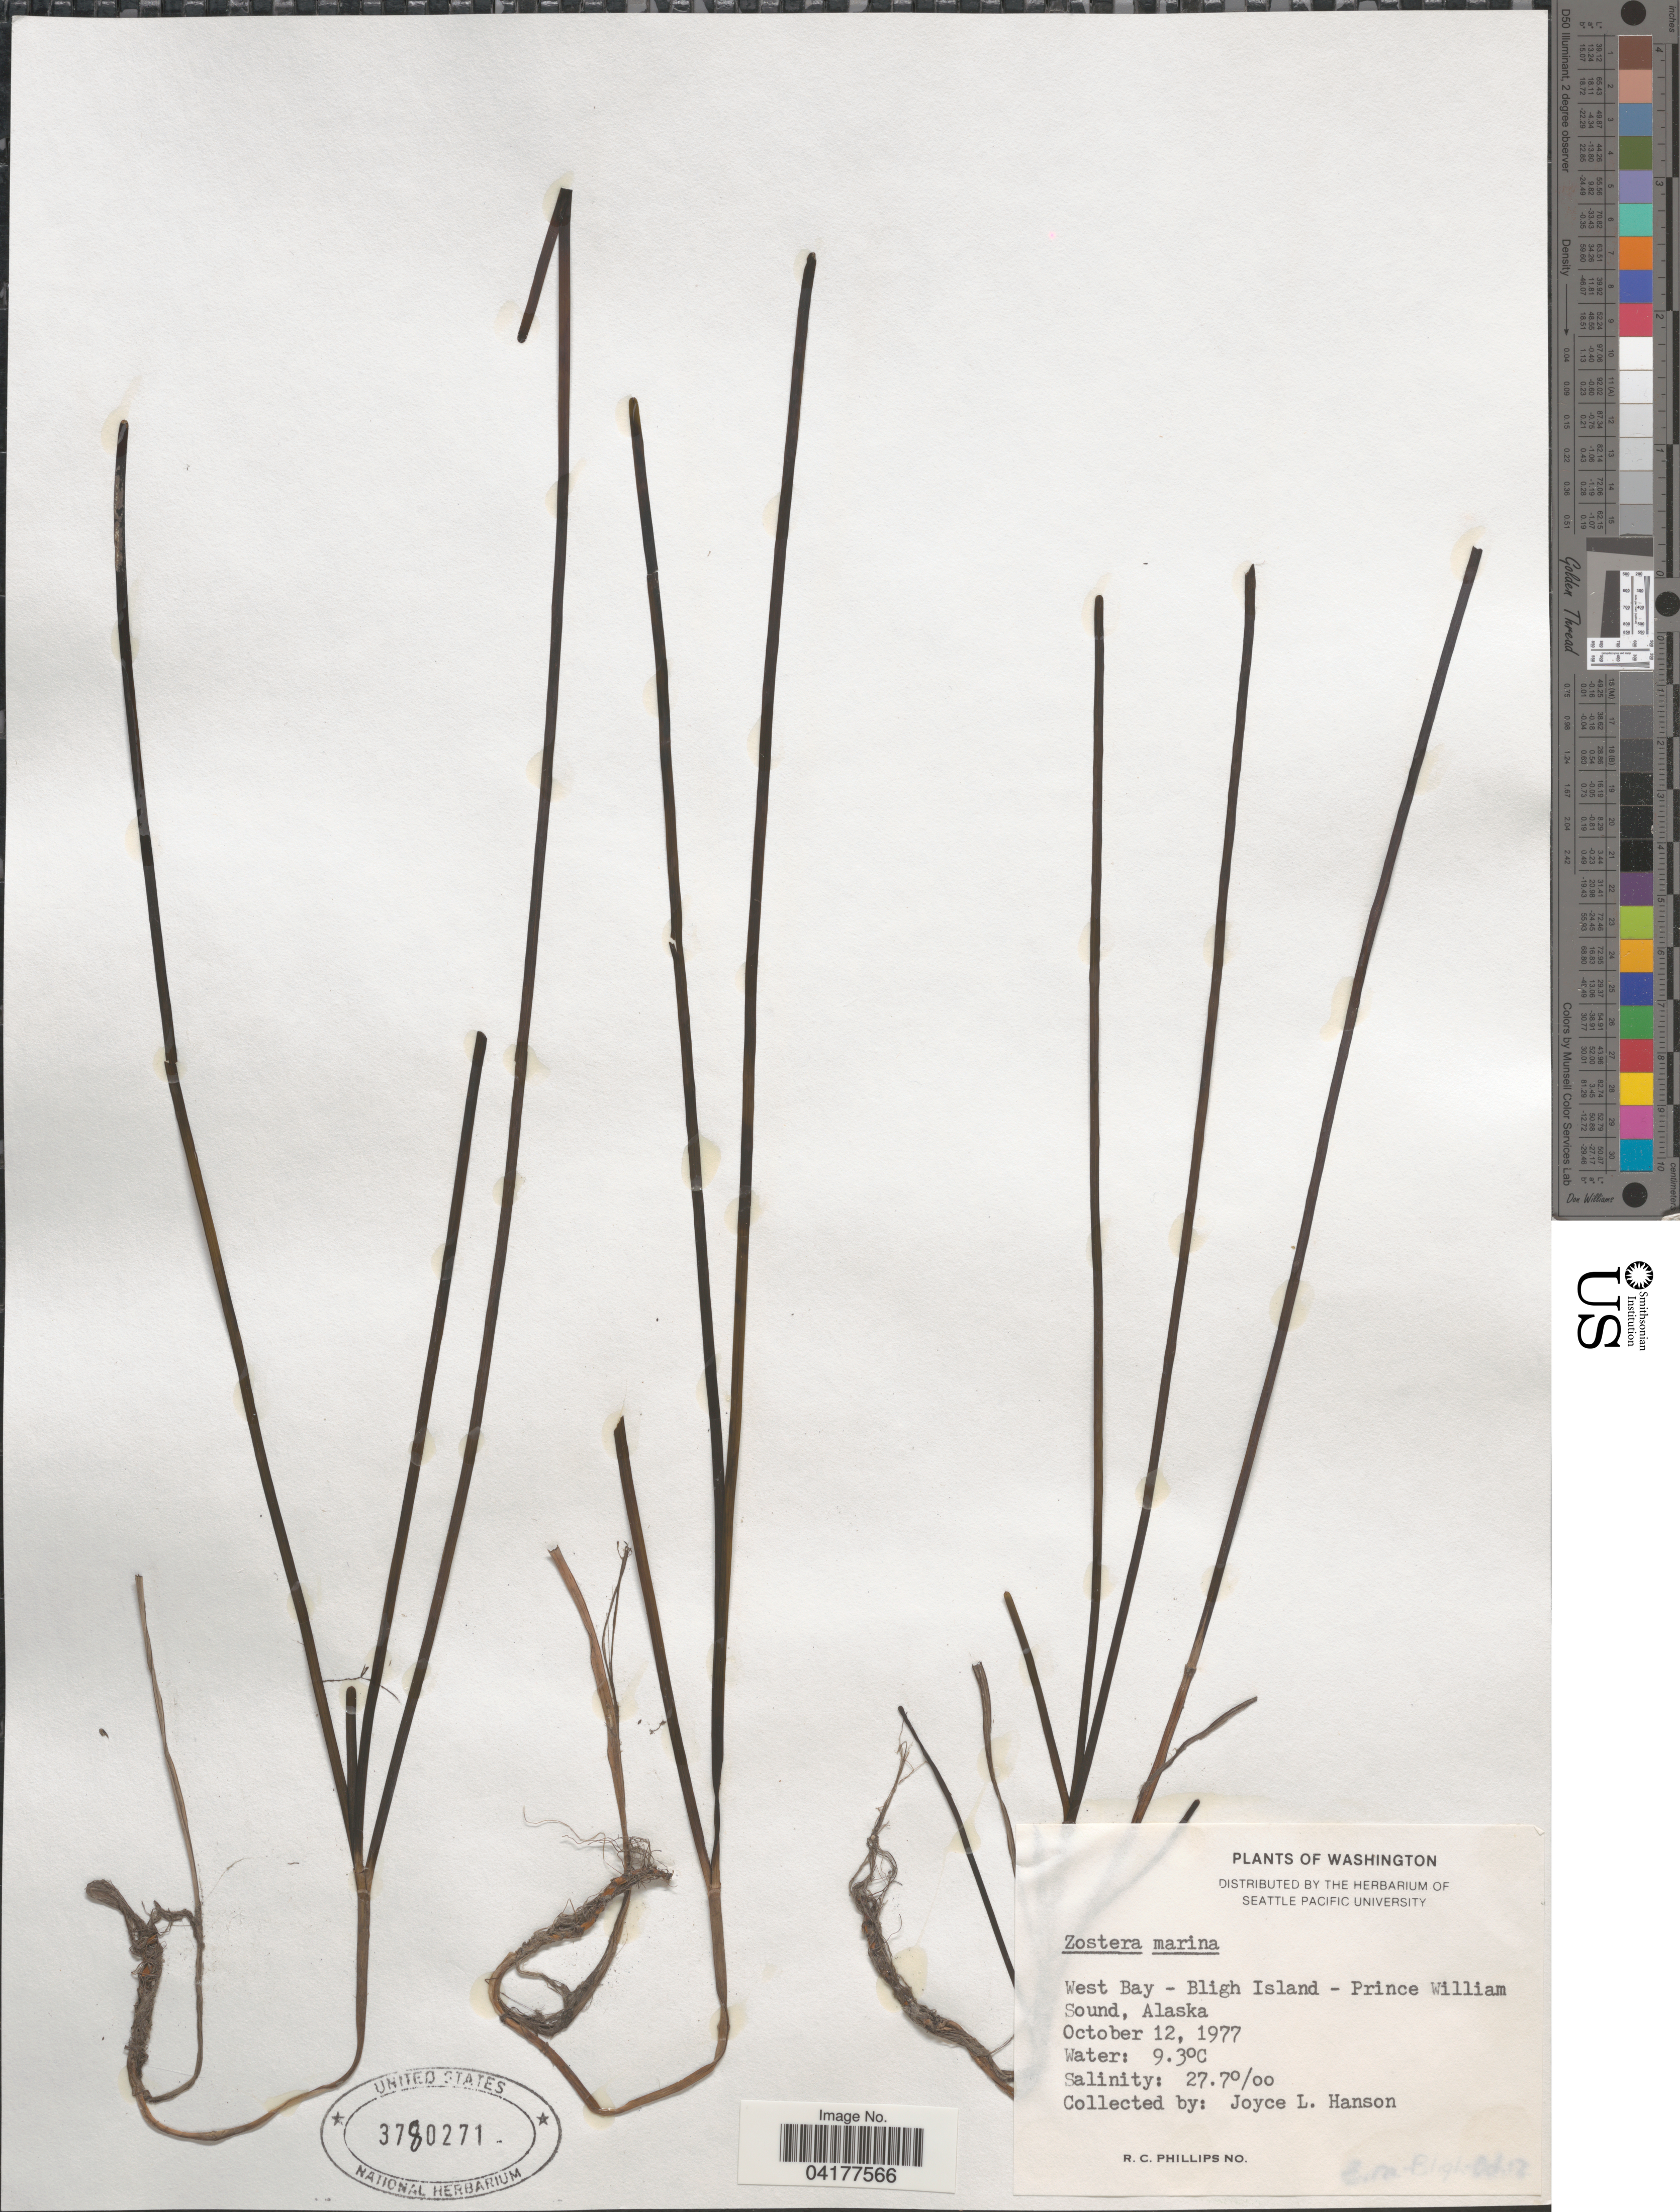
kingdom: Plantae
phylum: Tracheophyta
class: Liliopsida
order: Alismatales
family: Zosteraceae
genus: Zostera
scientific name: Zostera marina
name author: L.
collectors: J. Hanson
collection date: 1977-10-12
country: United States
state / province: Alaska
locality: West Bay - Bligh Island - Prince William Sound.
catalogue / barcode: US 3780271